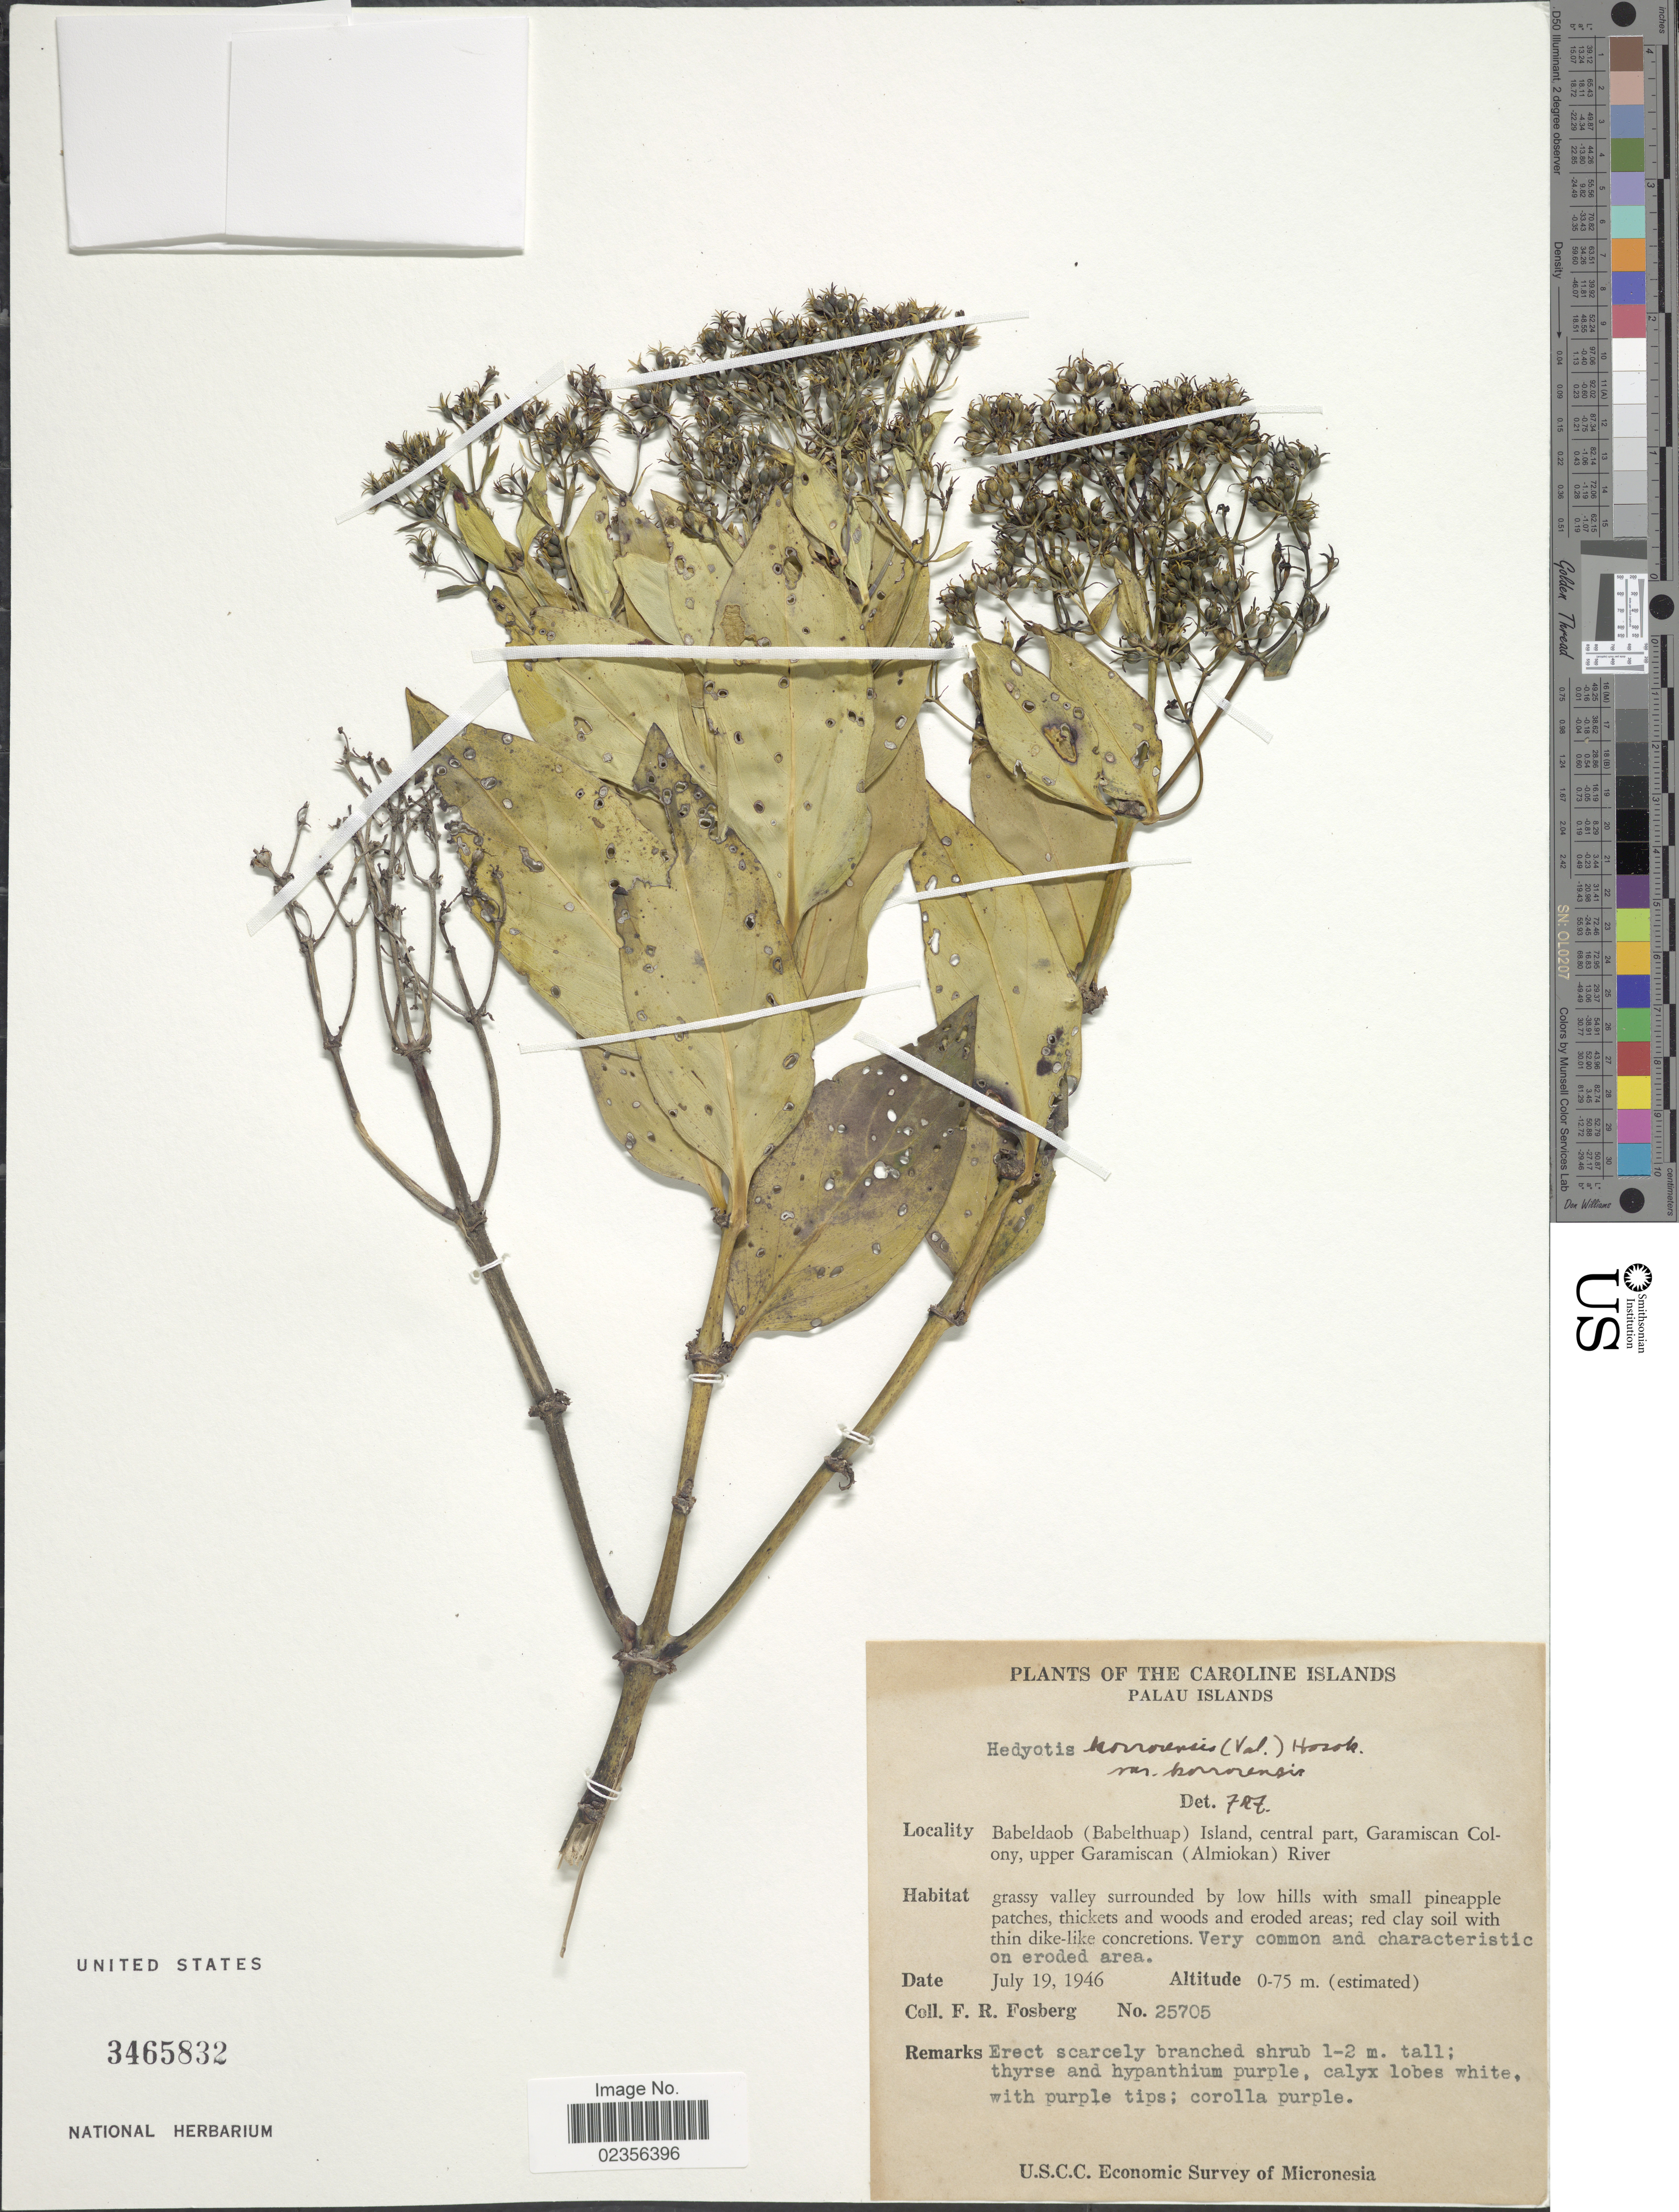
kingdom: Plantae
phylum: Tracheophyta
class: Magnoliopsida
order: Gentianales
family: Rubiaceae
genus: Hedyotis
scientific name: Hedyotis korrorensis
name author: Hosok.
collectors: F. R. Fosberg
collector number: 25705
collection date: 1946-07-19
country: Palau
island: Babeldaob [Babelthuap]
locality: The Caroline Islands, Palau Islands, Babeldaob (Babelthuap) Island, central part, Garamiscan Colony, upper Garamiscan (Almiokan) River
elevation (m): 0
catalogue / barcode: US 3465832